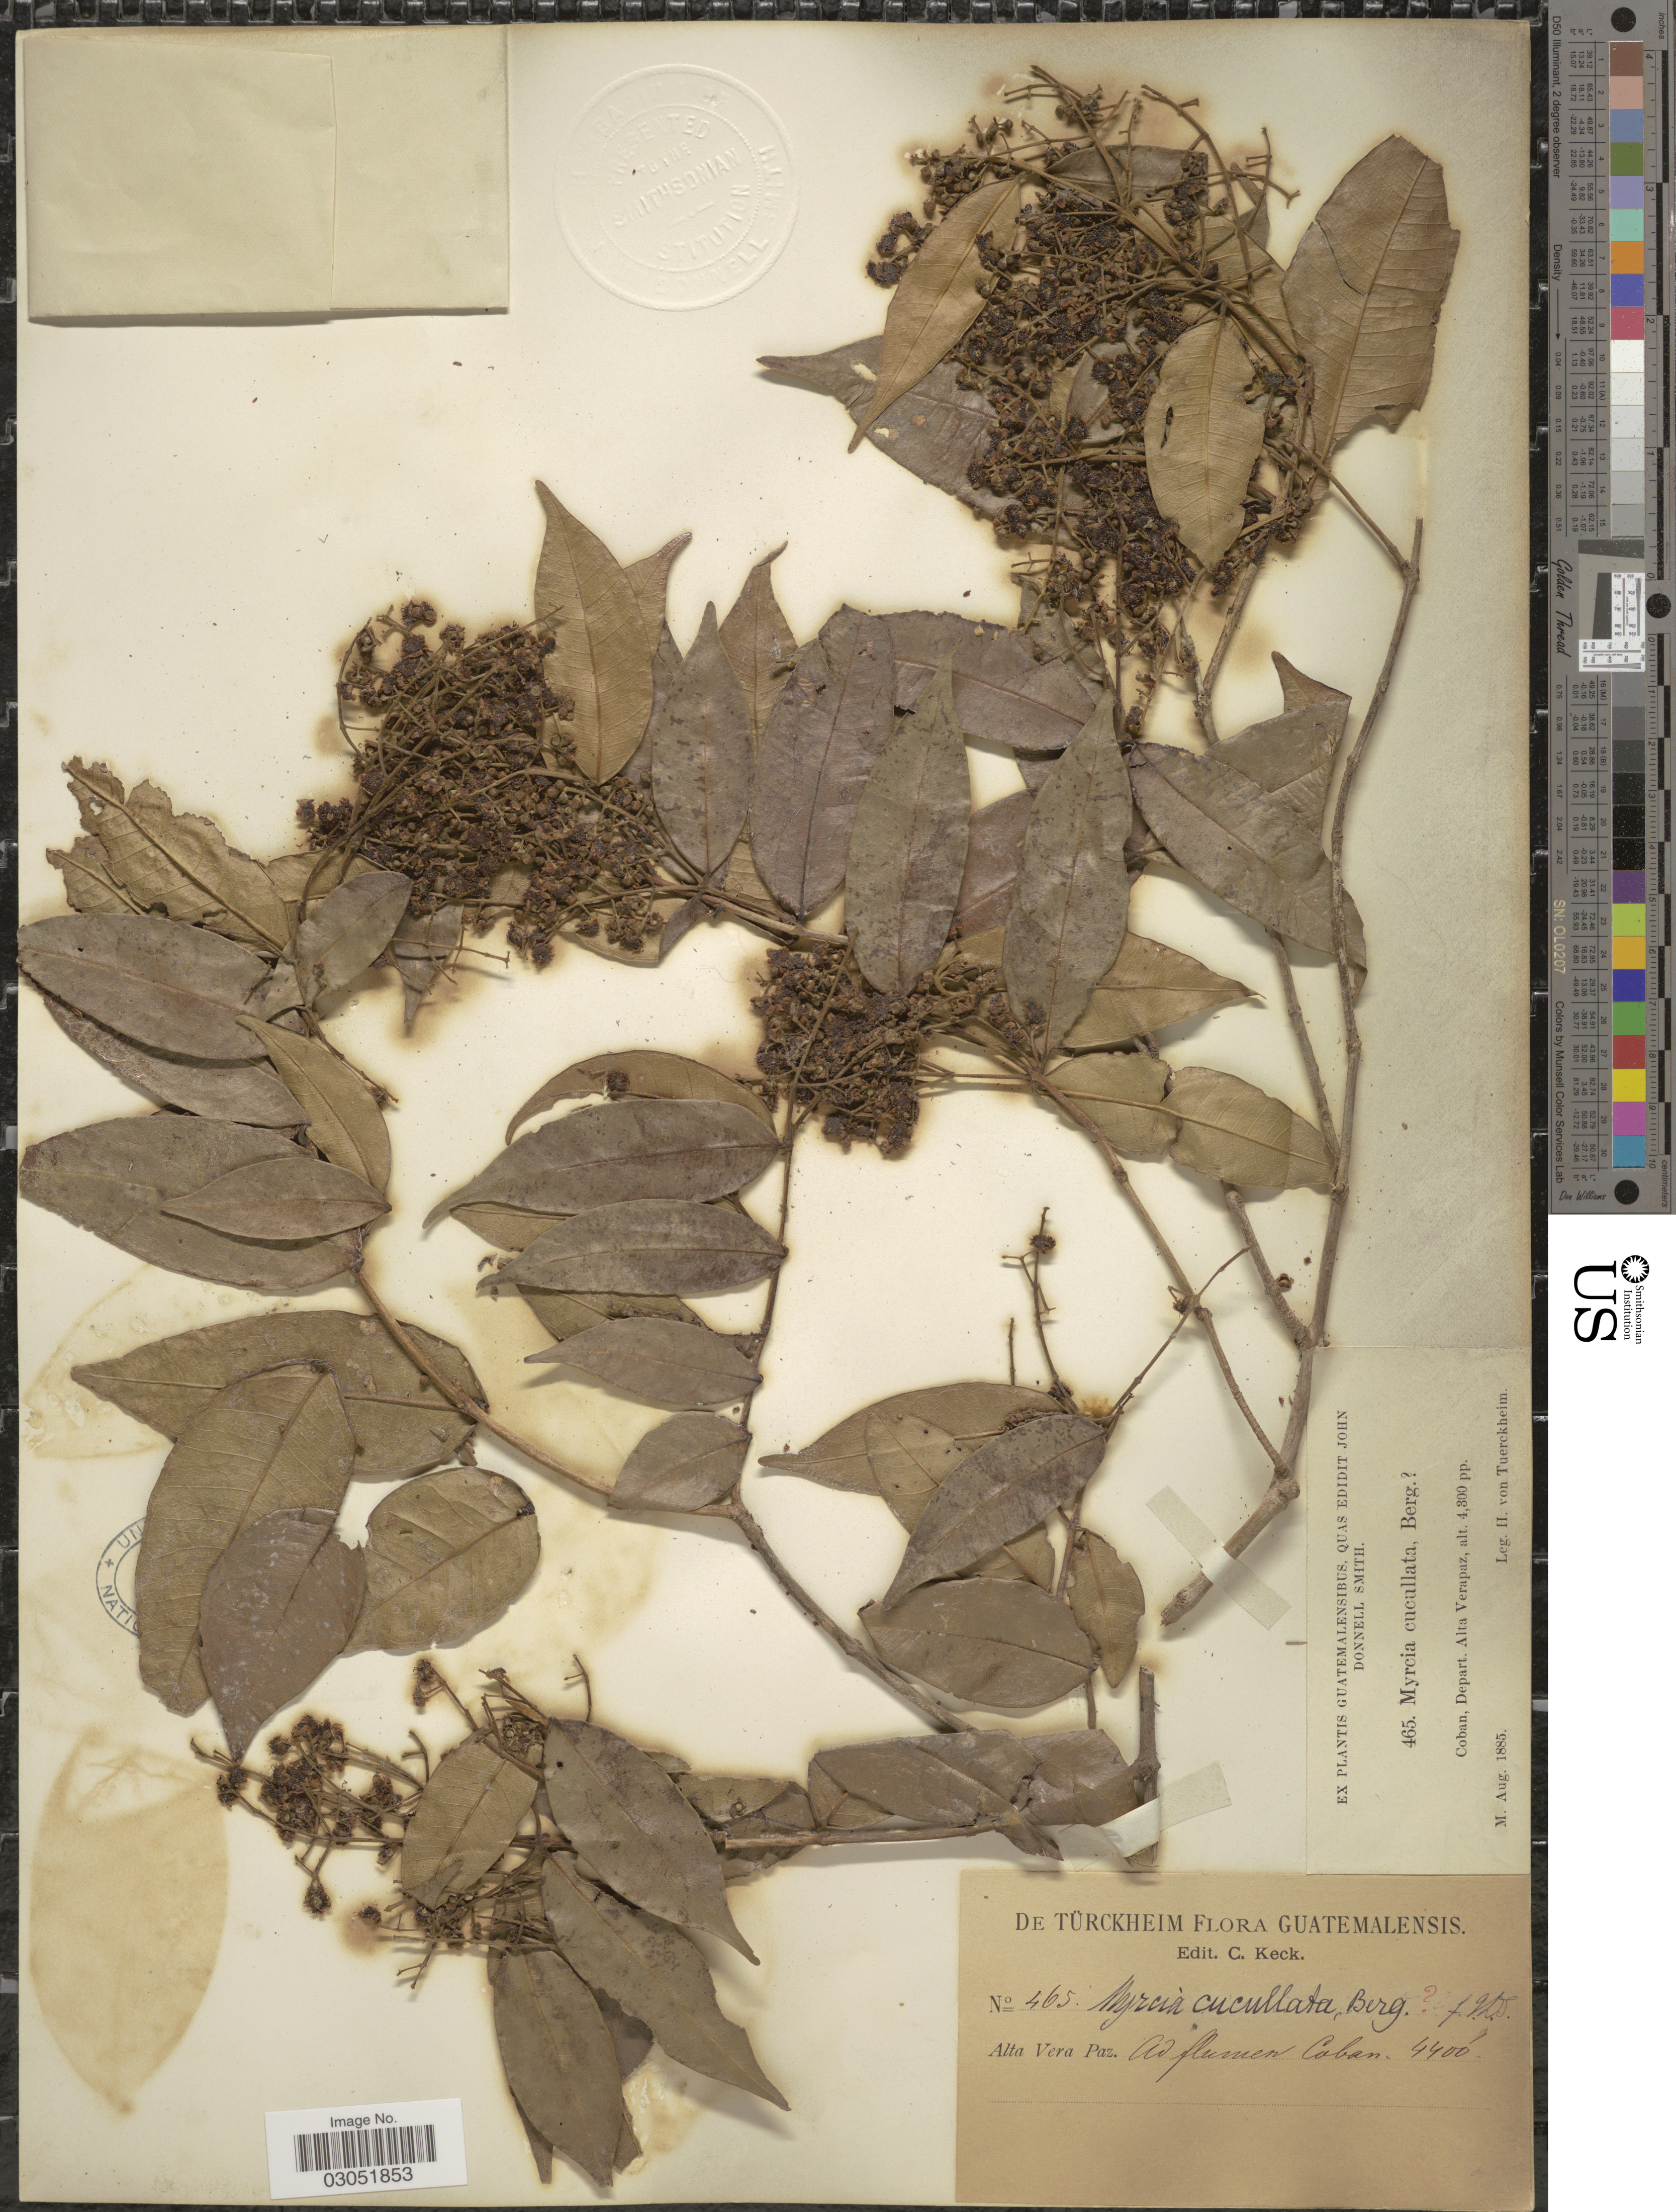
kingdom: Plantae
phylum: Tracheophyta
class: Magnoliopsida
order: Myrtales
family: Myrtaceae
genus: Myrcia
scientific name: Myrcia cucullata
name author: O. Berg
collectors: H. von Türckheim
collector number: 465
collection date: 1885-08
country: Guatemala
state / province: Alta Verapaz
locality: Ad flumen Coban. Alta Verapaz.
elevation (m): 1463